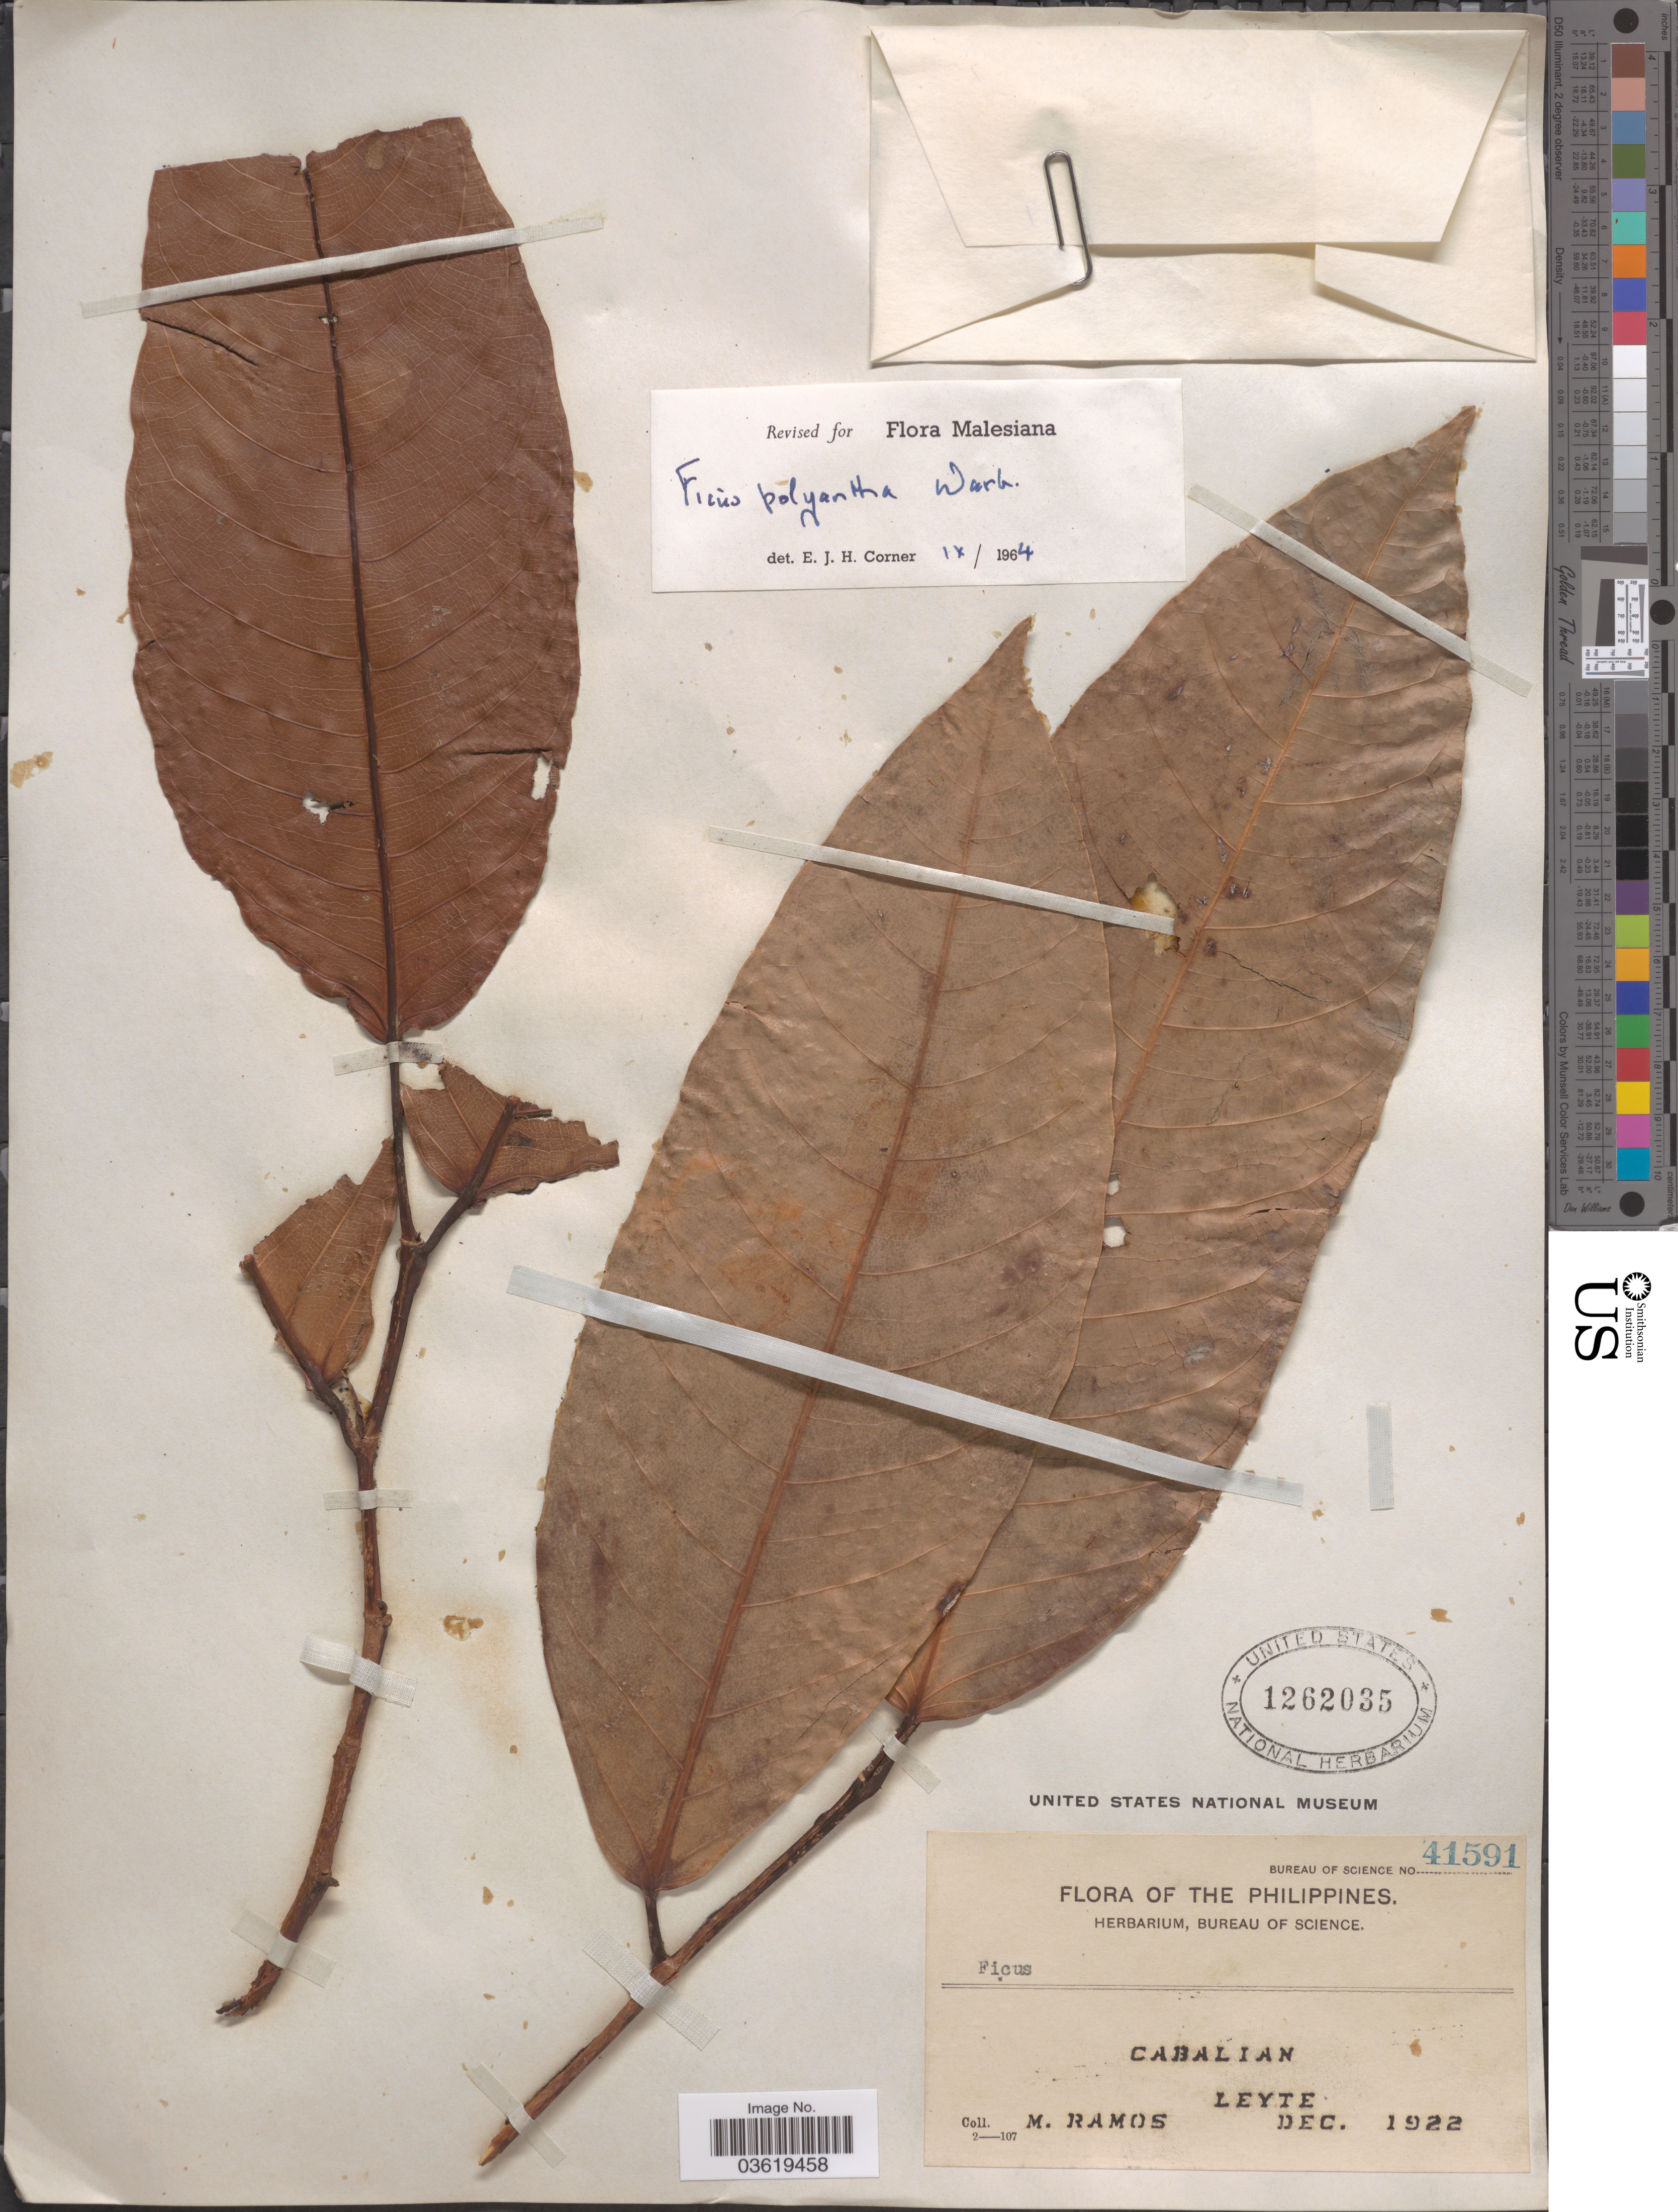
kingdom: Plantae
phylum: Tracheophyta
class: Magnoliopsida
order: Rosales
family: Moraceae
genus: Ficus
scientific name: Ficus polyantha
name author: Warb.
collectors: M. Ramos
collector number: Bureau of Science 41591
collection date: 1922-12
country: Philippines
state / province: Eastern Visayas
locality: Cabalian. Leyte.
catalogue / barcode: US 1262035